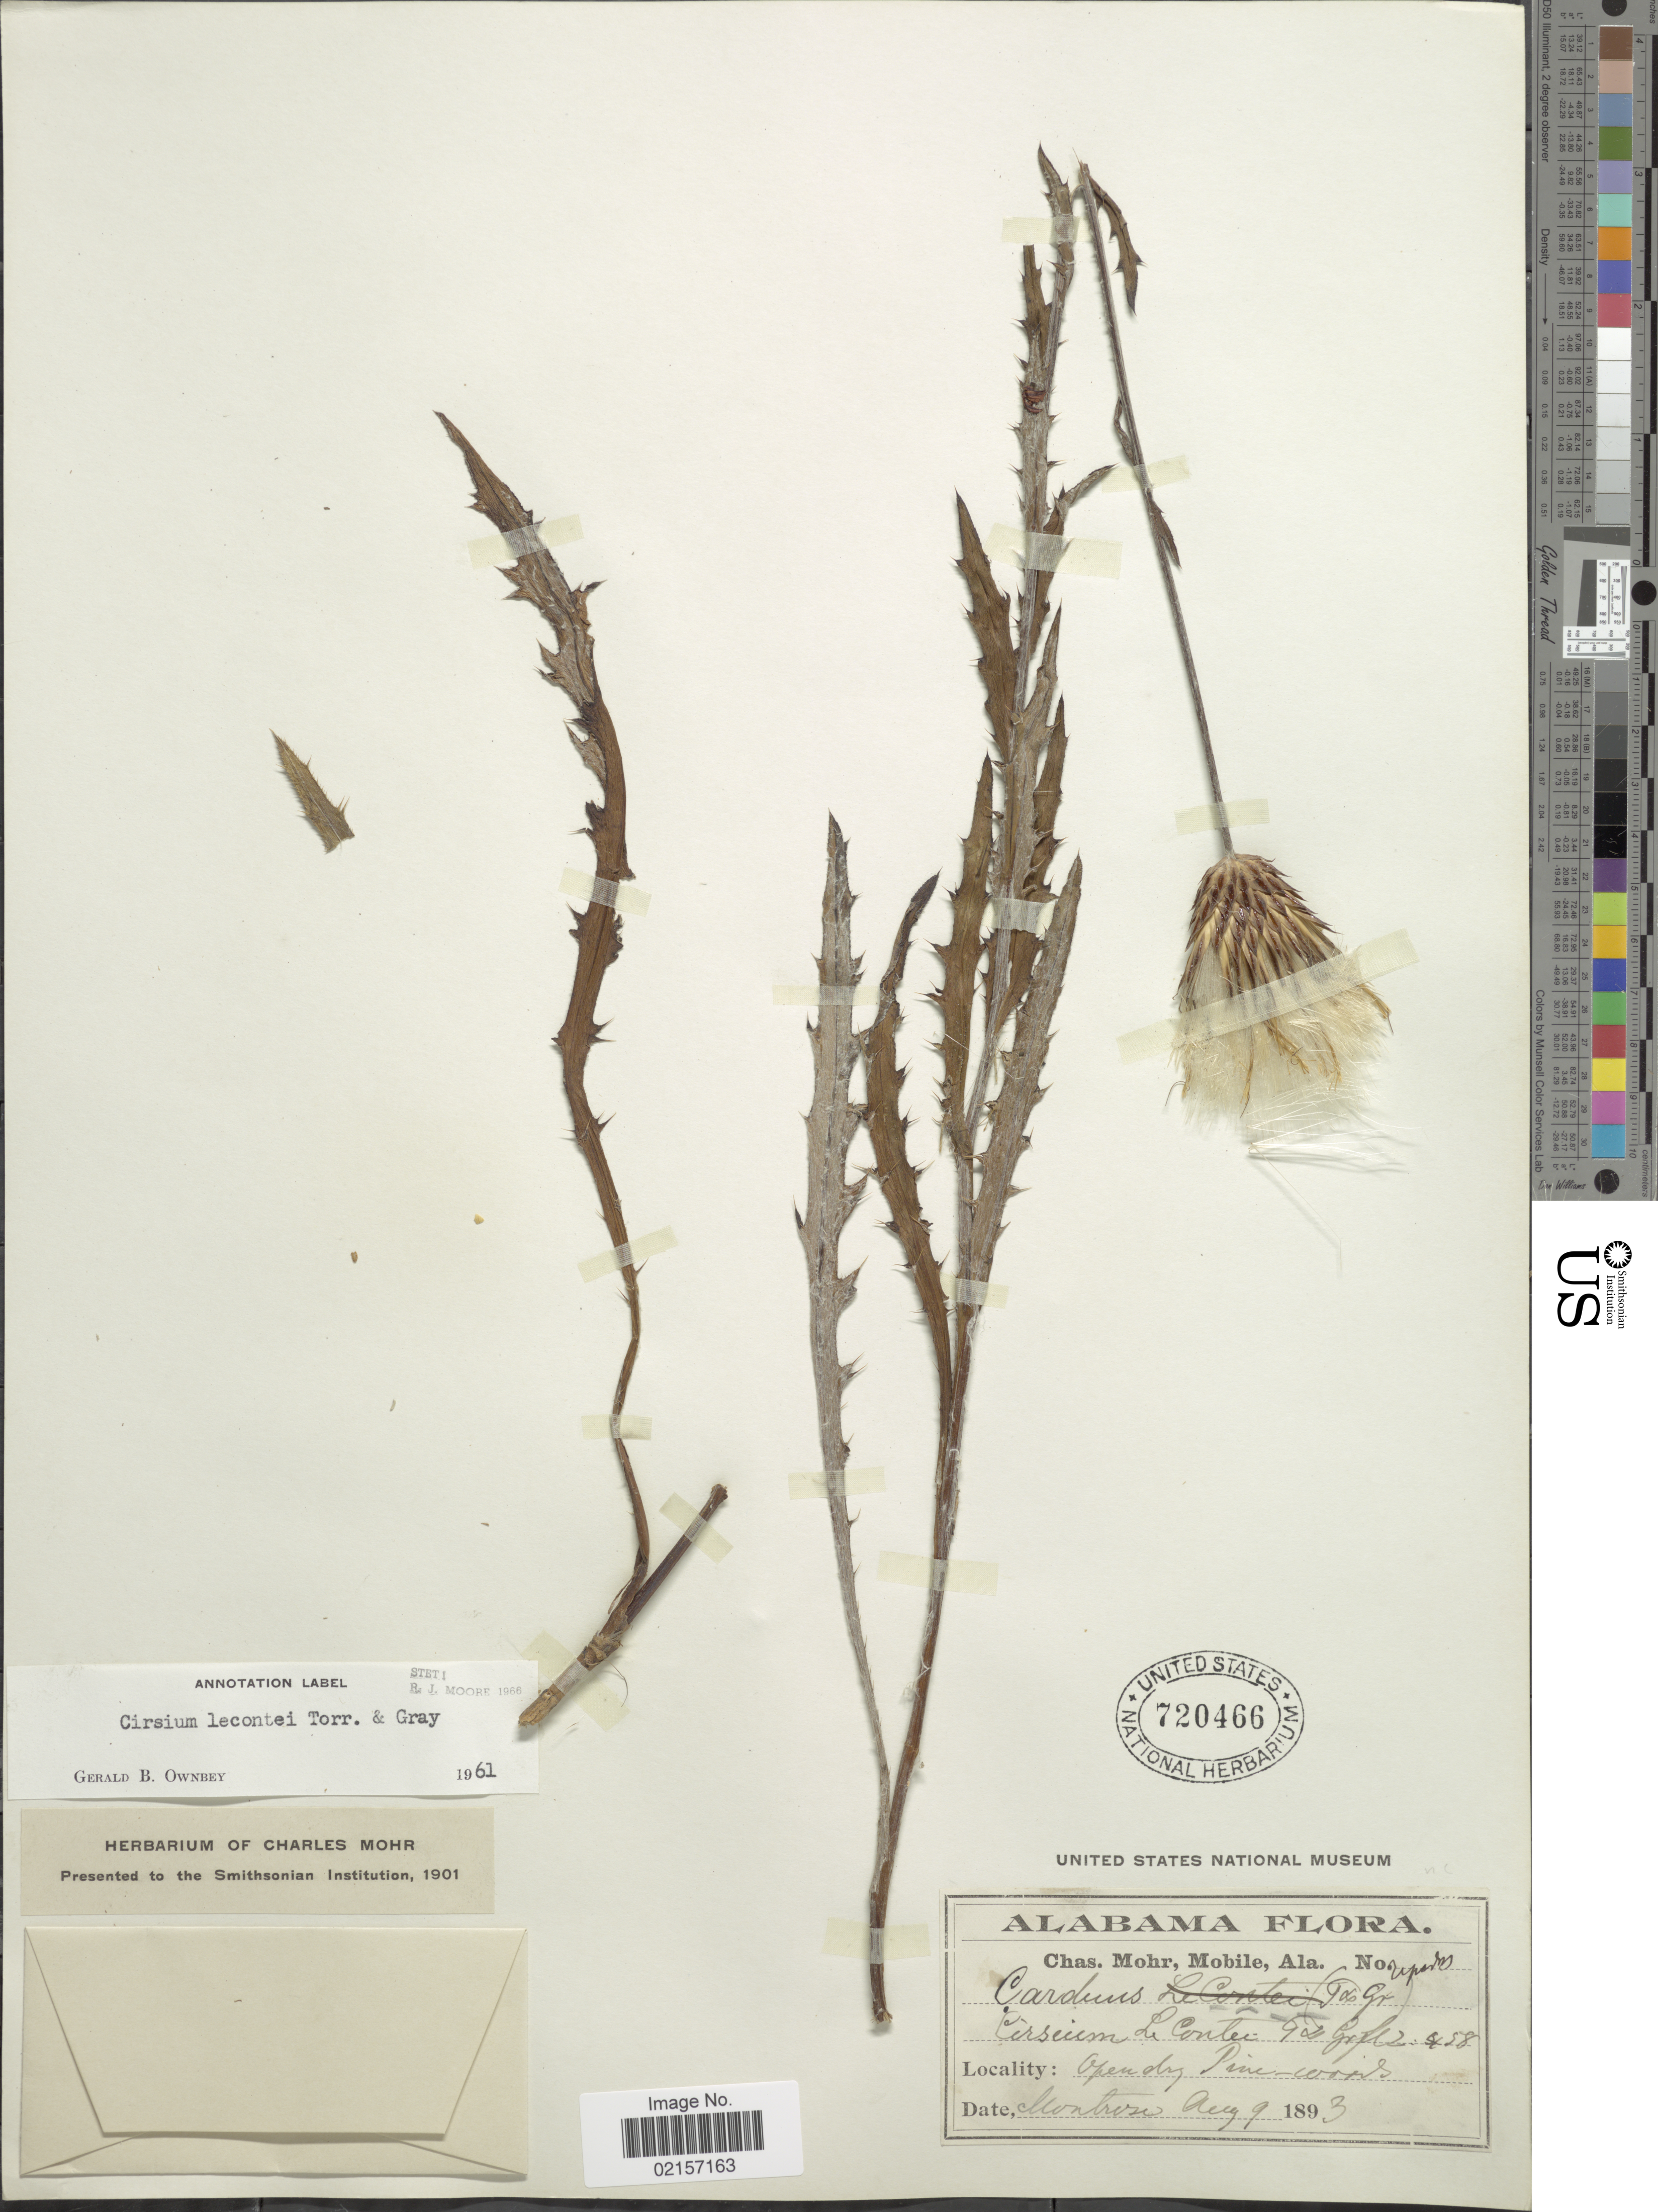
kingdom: Plantae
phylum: Tracheophyta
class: Magnoliopsida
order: Asterales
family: Asteraceae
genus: Cirsium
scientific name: Cirsium lecontei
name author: Torr. & A. Gray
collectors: Mohr, C. T. (herbarium)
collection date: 1893-08-09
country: United States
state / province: Alabama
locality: Open dry Pine woods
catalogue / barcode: US 720466